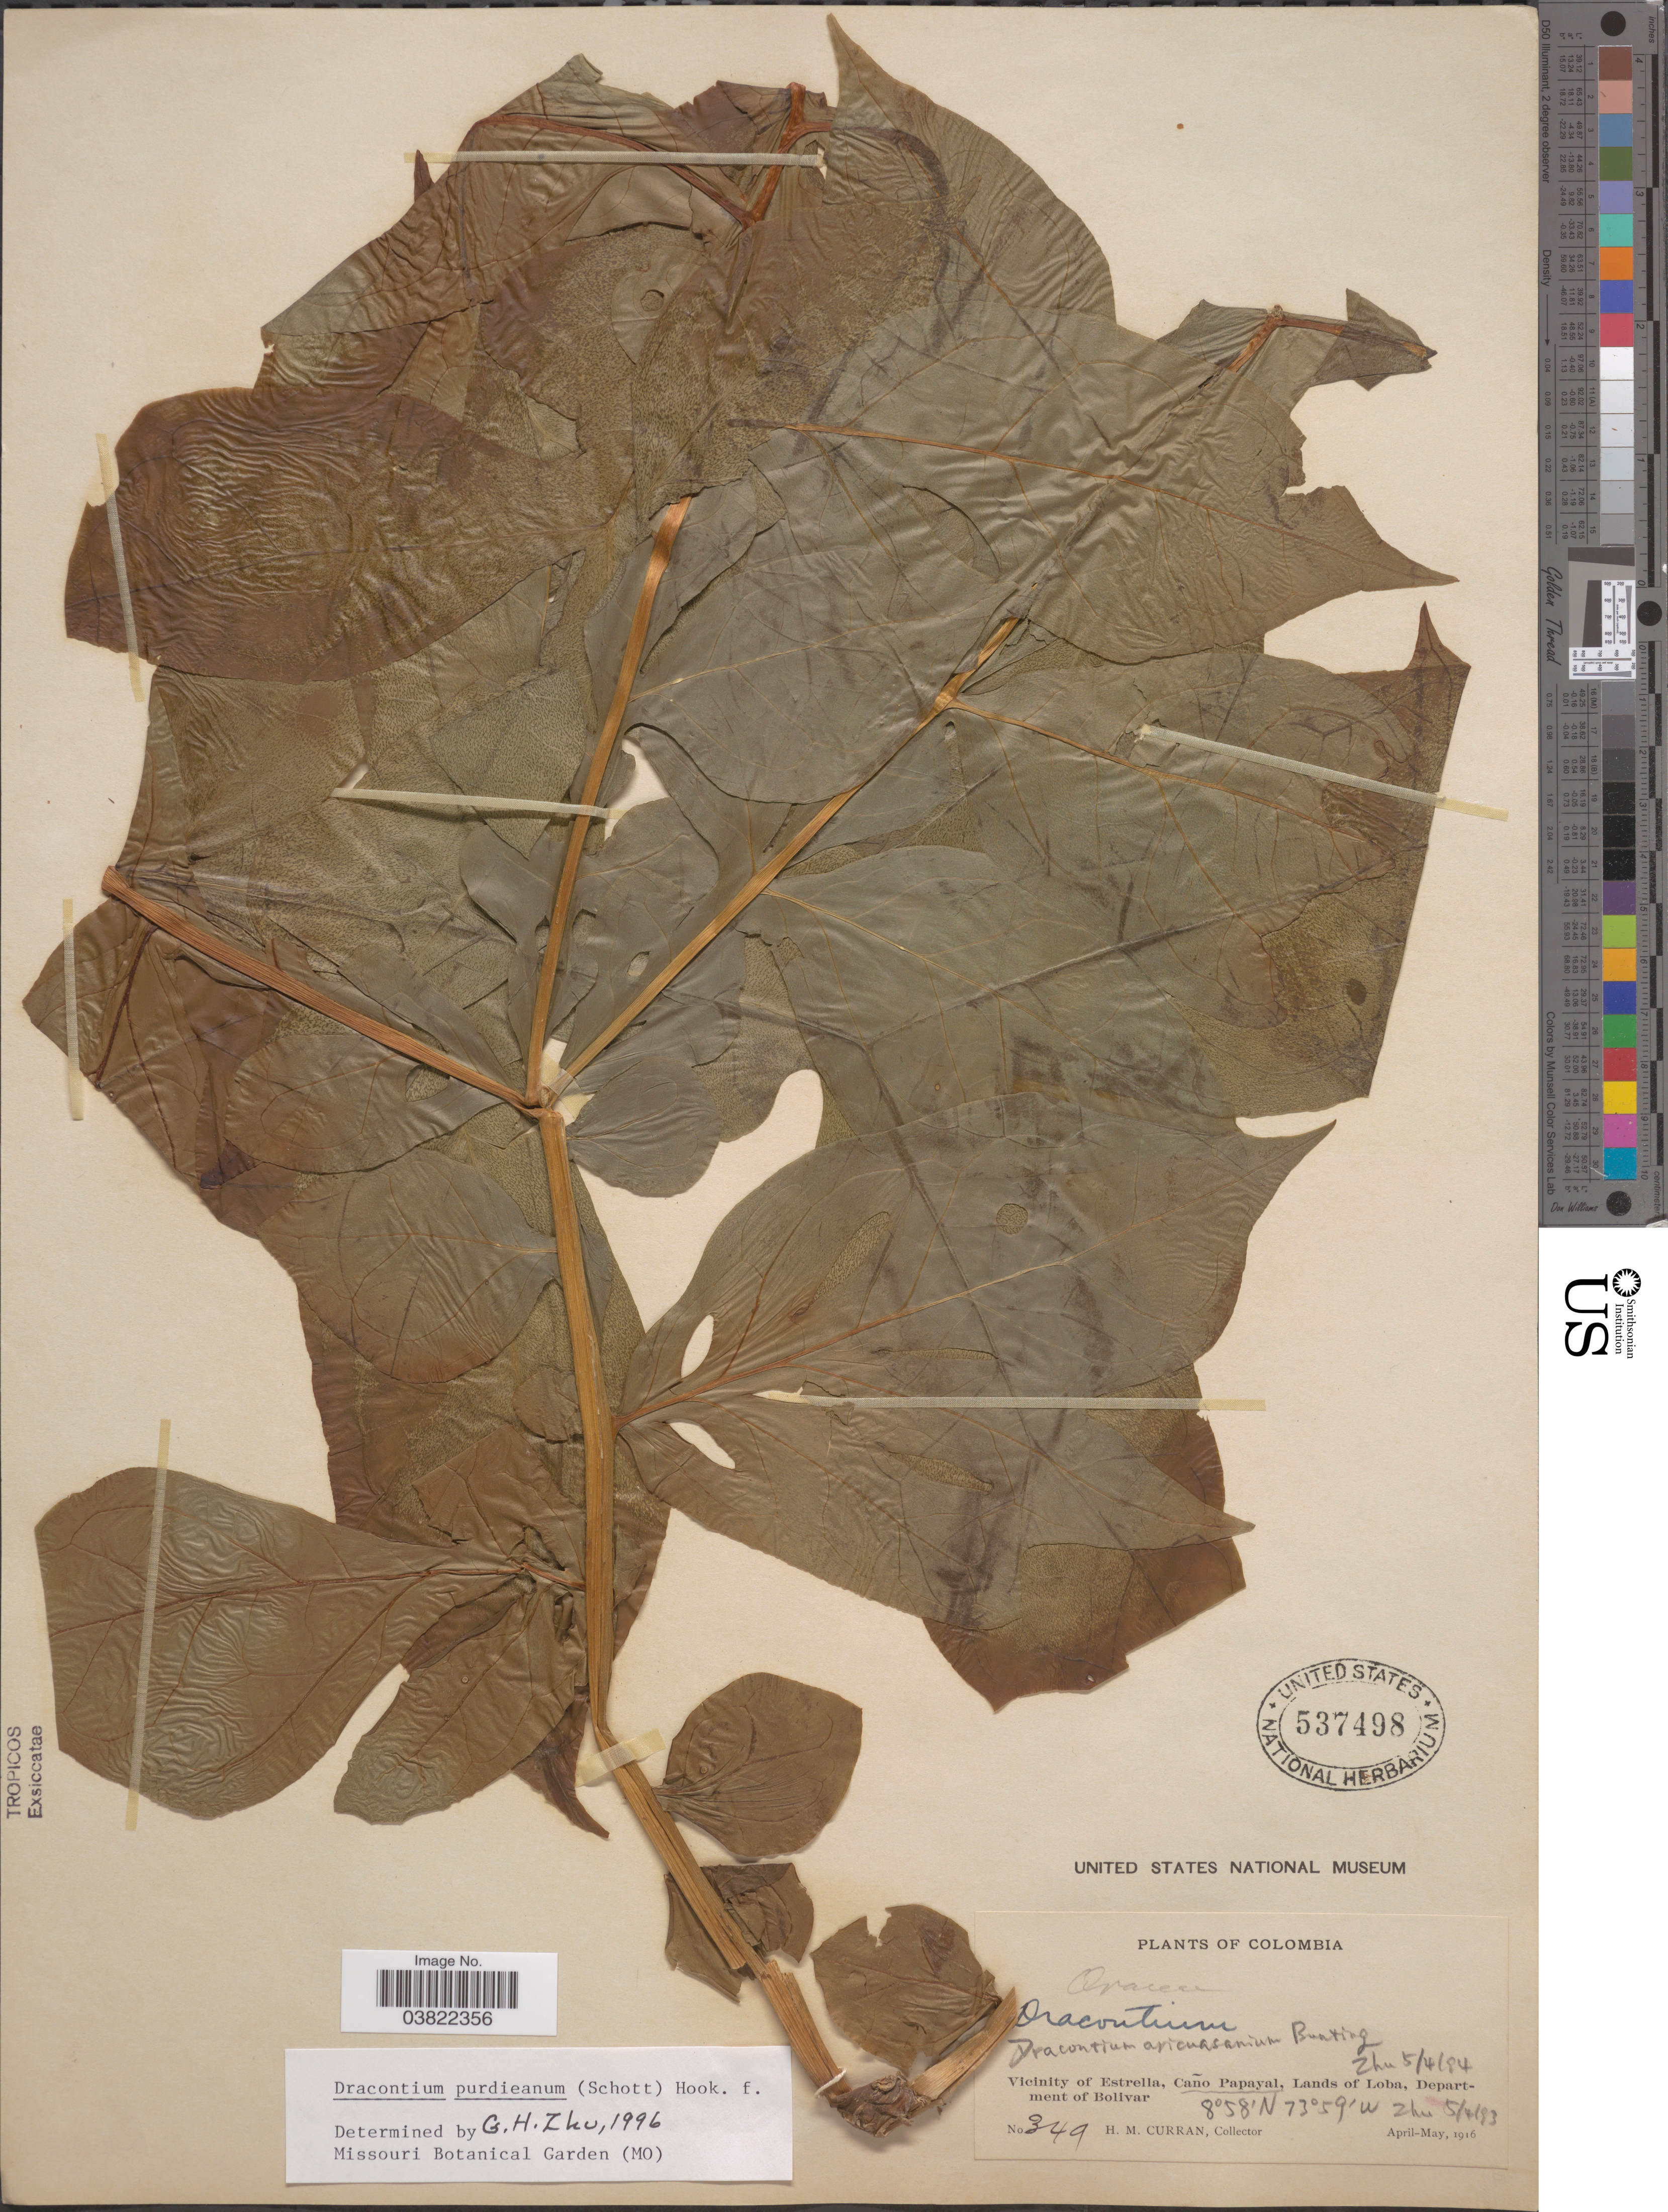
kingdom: Plantae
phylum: Tracheophyta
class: Liliopsida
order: Alismatales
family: Araceae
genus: Dracontium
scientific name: Dracontium purdieanum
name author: (Schott) Engl.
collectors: H. M. Curran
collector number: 349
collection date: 1916-04/1916-05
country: Colombia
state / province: Bolívar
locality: Vicinity of Estrella, Caño Papayal, Lands of Loba, Department of Bolivar.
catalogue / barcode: US 537498